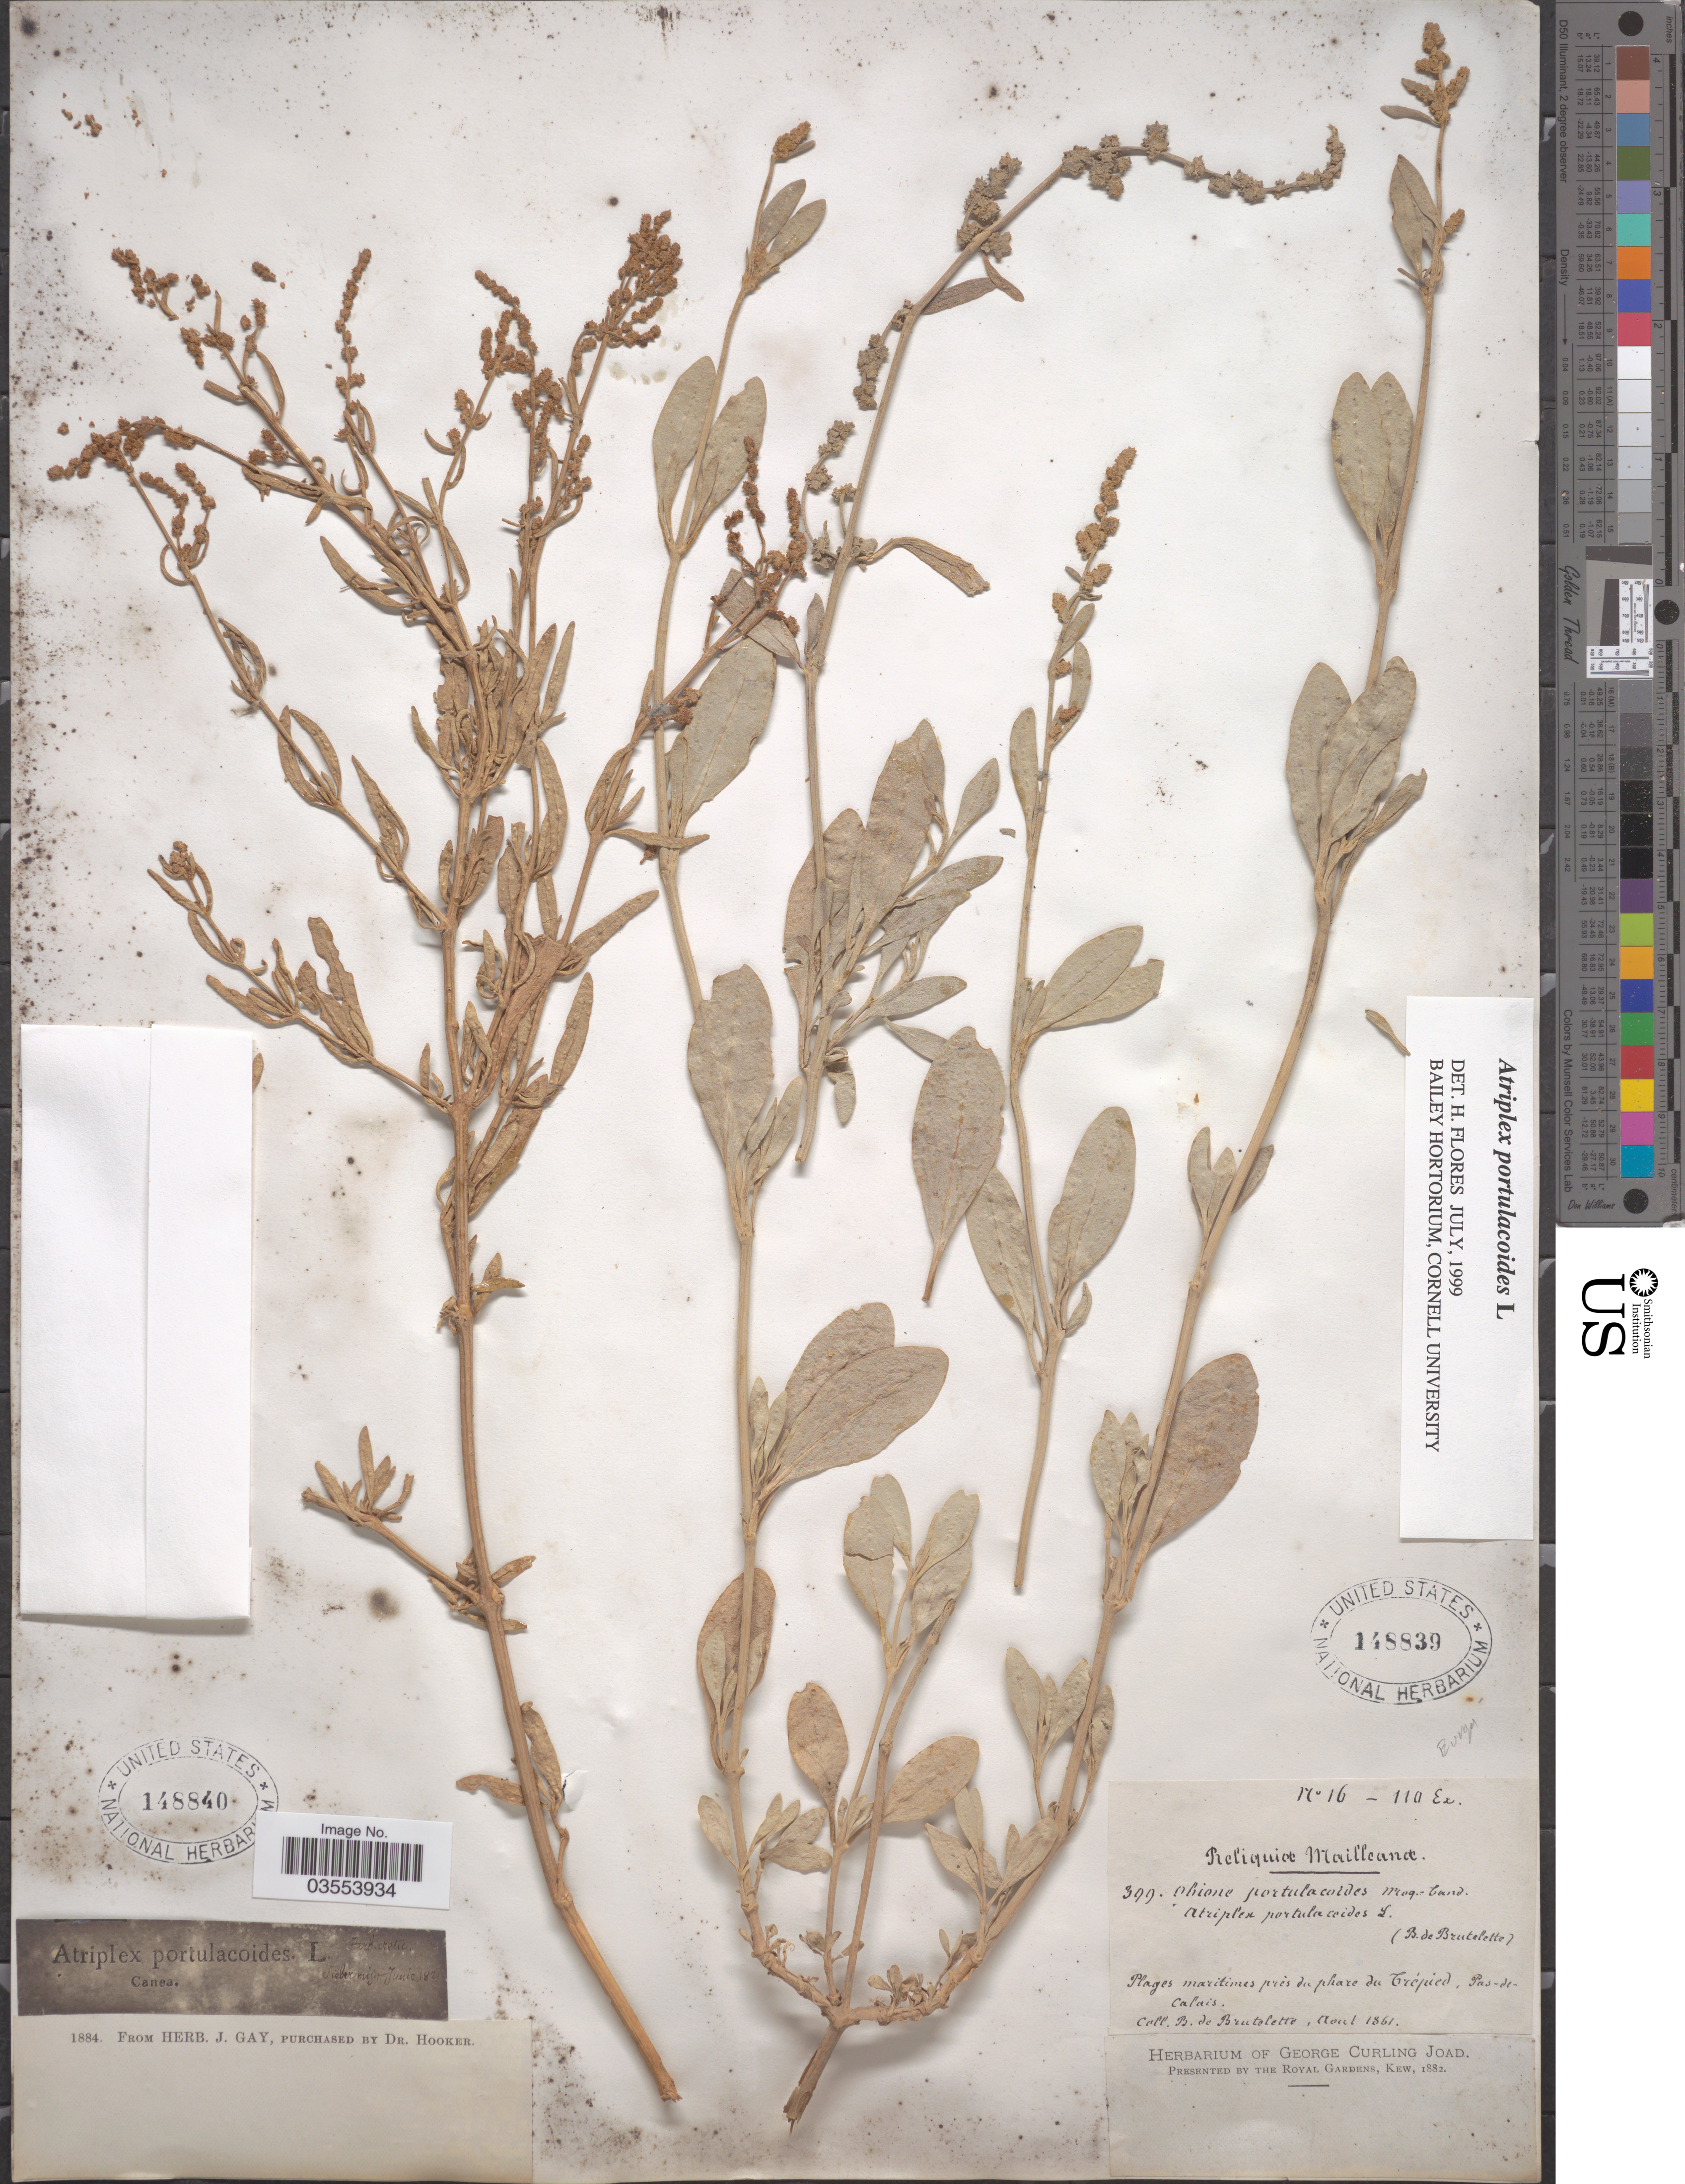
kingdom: Plantae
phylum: Tracheophyta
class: Magnoliopsida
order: Caryophyllales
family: Amaranthaceae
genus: Atriplex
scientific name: Atriplex portulacoides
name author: L.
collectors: Ex herb. Cretic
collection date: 1801-06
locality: Sieber mig [interpreted].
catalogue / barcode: US 148840